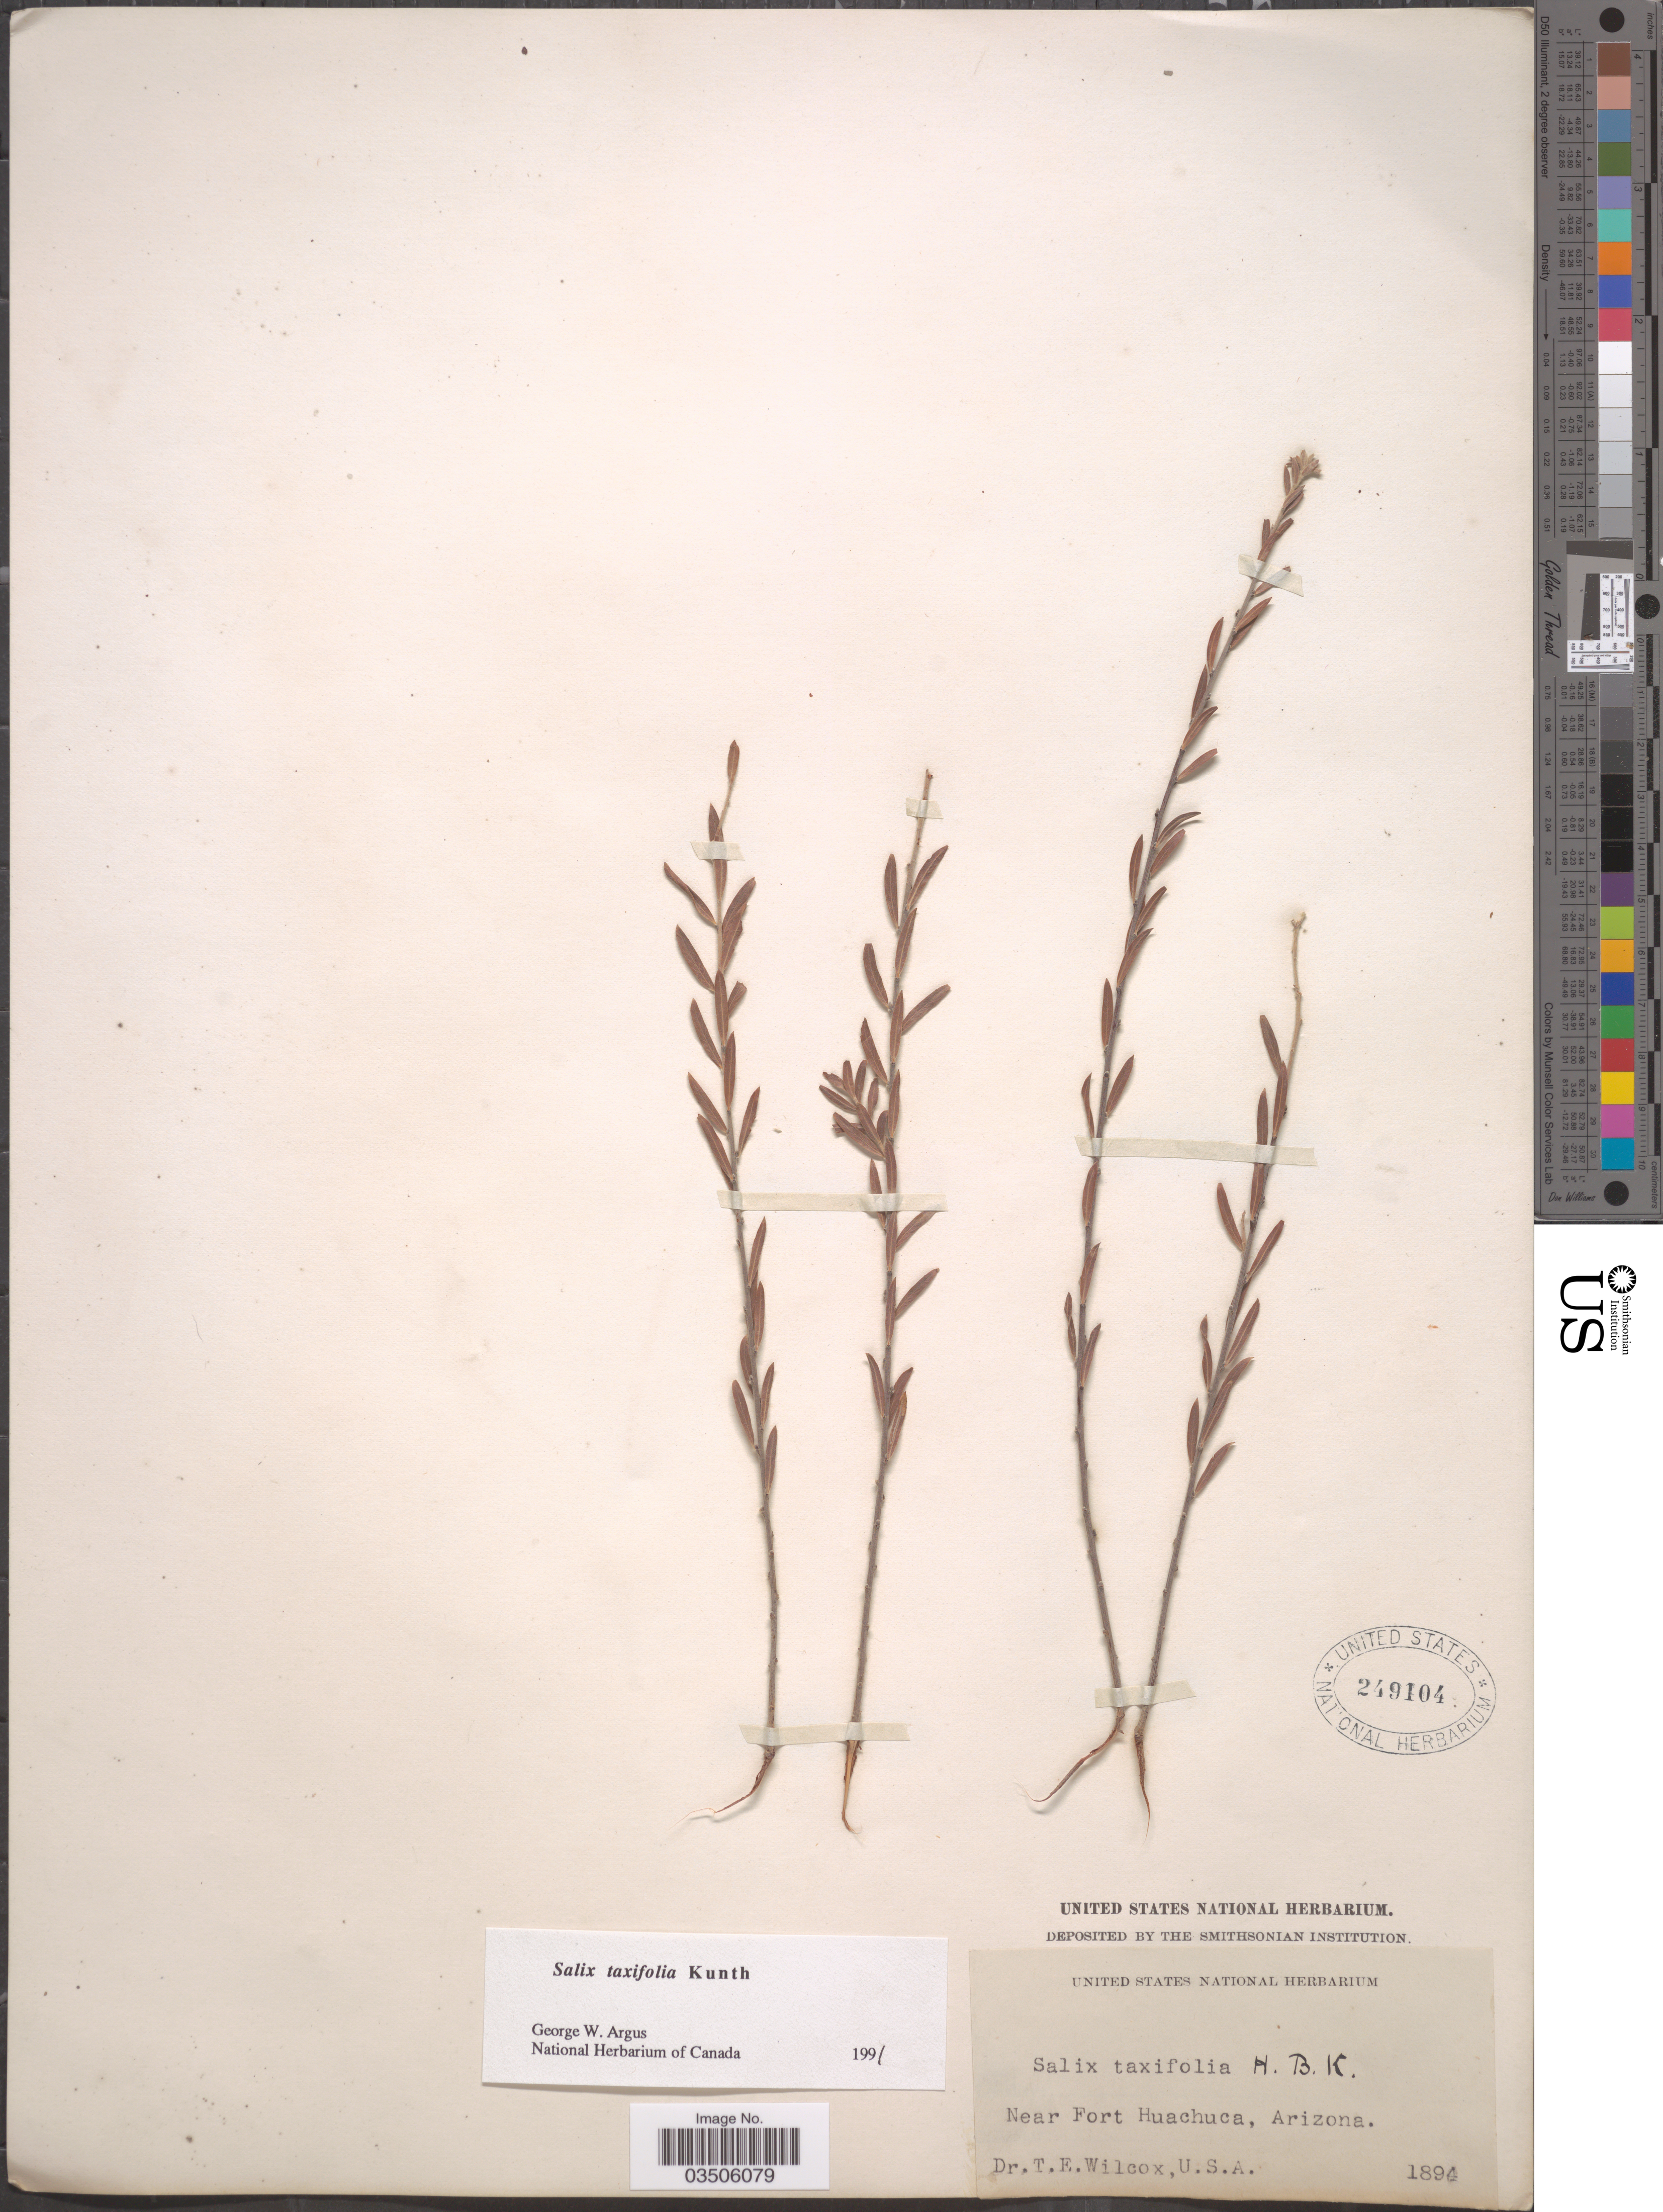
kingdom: Plantae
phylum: Tracheophyta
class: Magnoliopsida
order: Malpighiales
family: Salicaceae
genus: Salix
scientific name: Salix taxifolia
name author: Kunth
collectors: T. E. Wilcox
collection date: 1894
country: United States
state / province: Arizona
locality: Near Fort Huachuca.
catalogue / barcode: US 249104